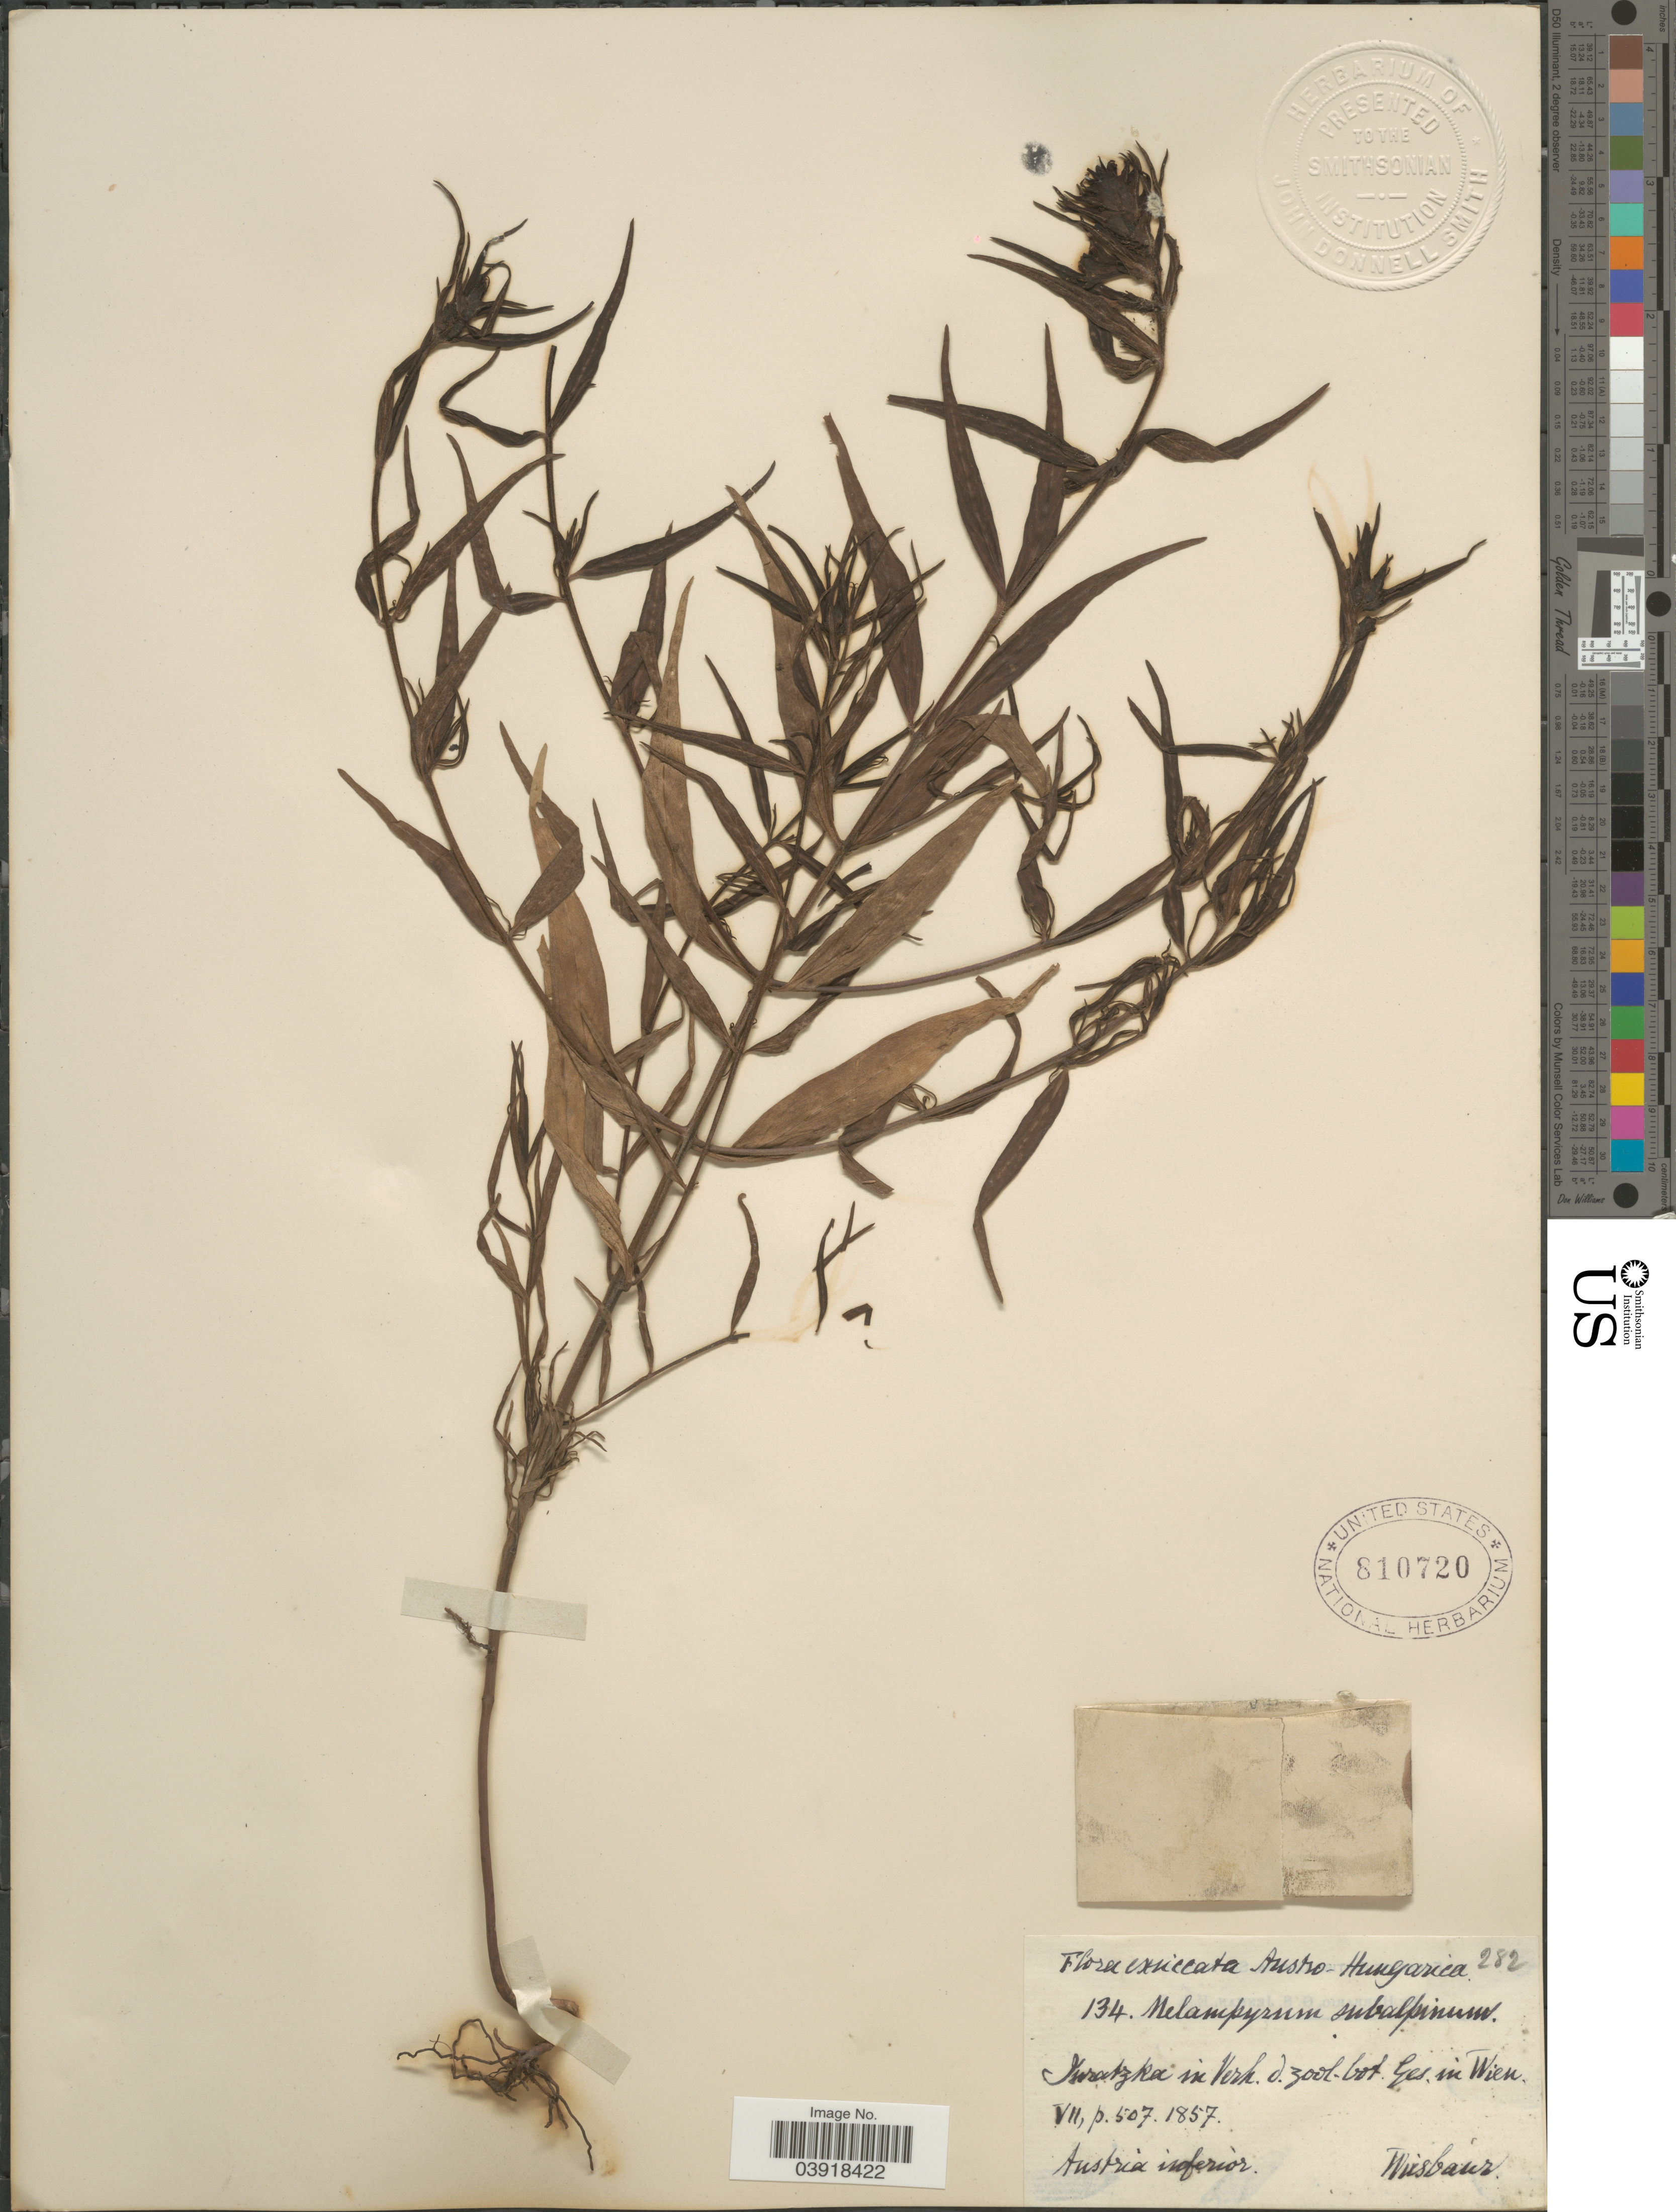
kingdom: Plantae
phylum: Tracheophyta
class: Magnoliopsida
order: Lamiales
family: Orobanchaceae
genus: Melampyrum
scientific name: Melampyrum subalpinum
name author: (Jur.) A. Kern.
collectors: Wiesbaur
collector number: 134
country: Austria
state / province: Wien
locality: Juratzka in Verh. d. 300l. bot. Ges in Wien. [interpreted] [unsure placement]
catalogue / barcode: US 810720